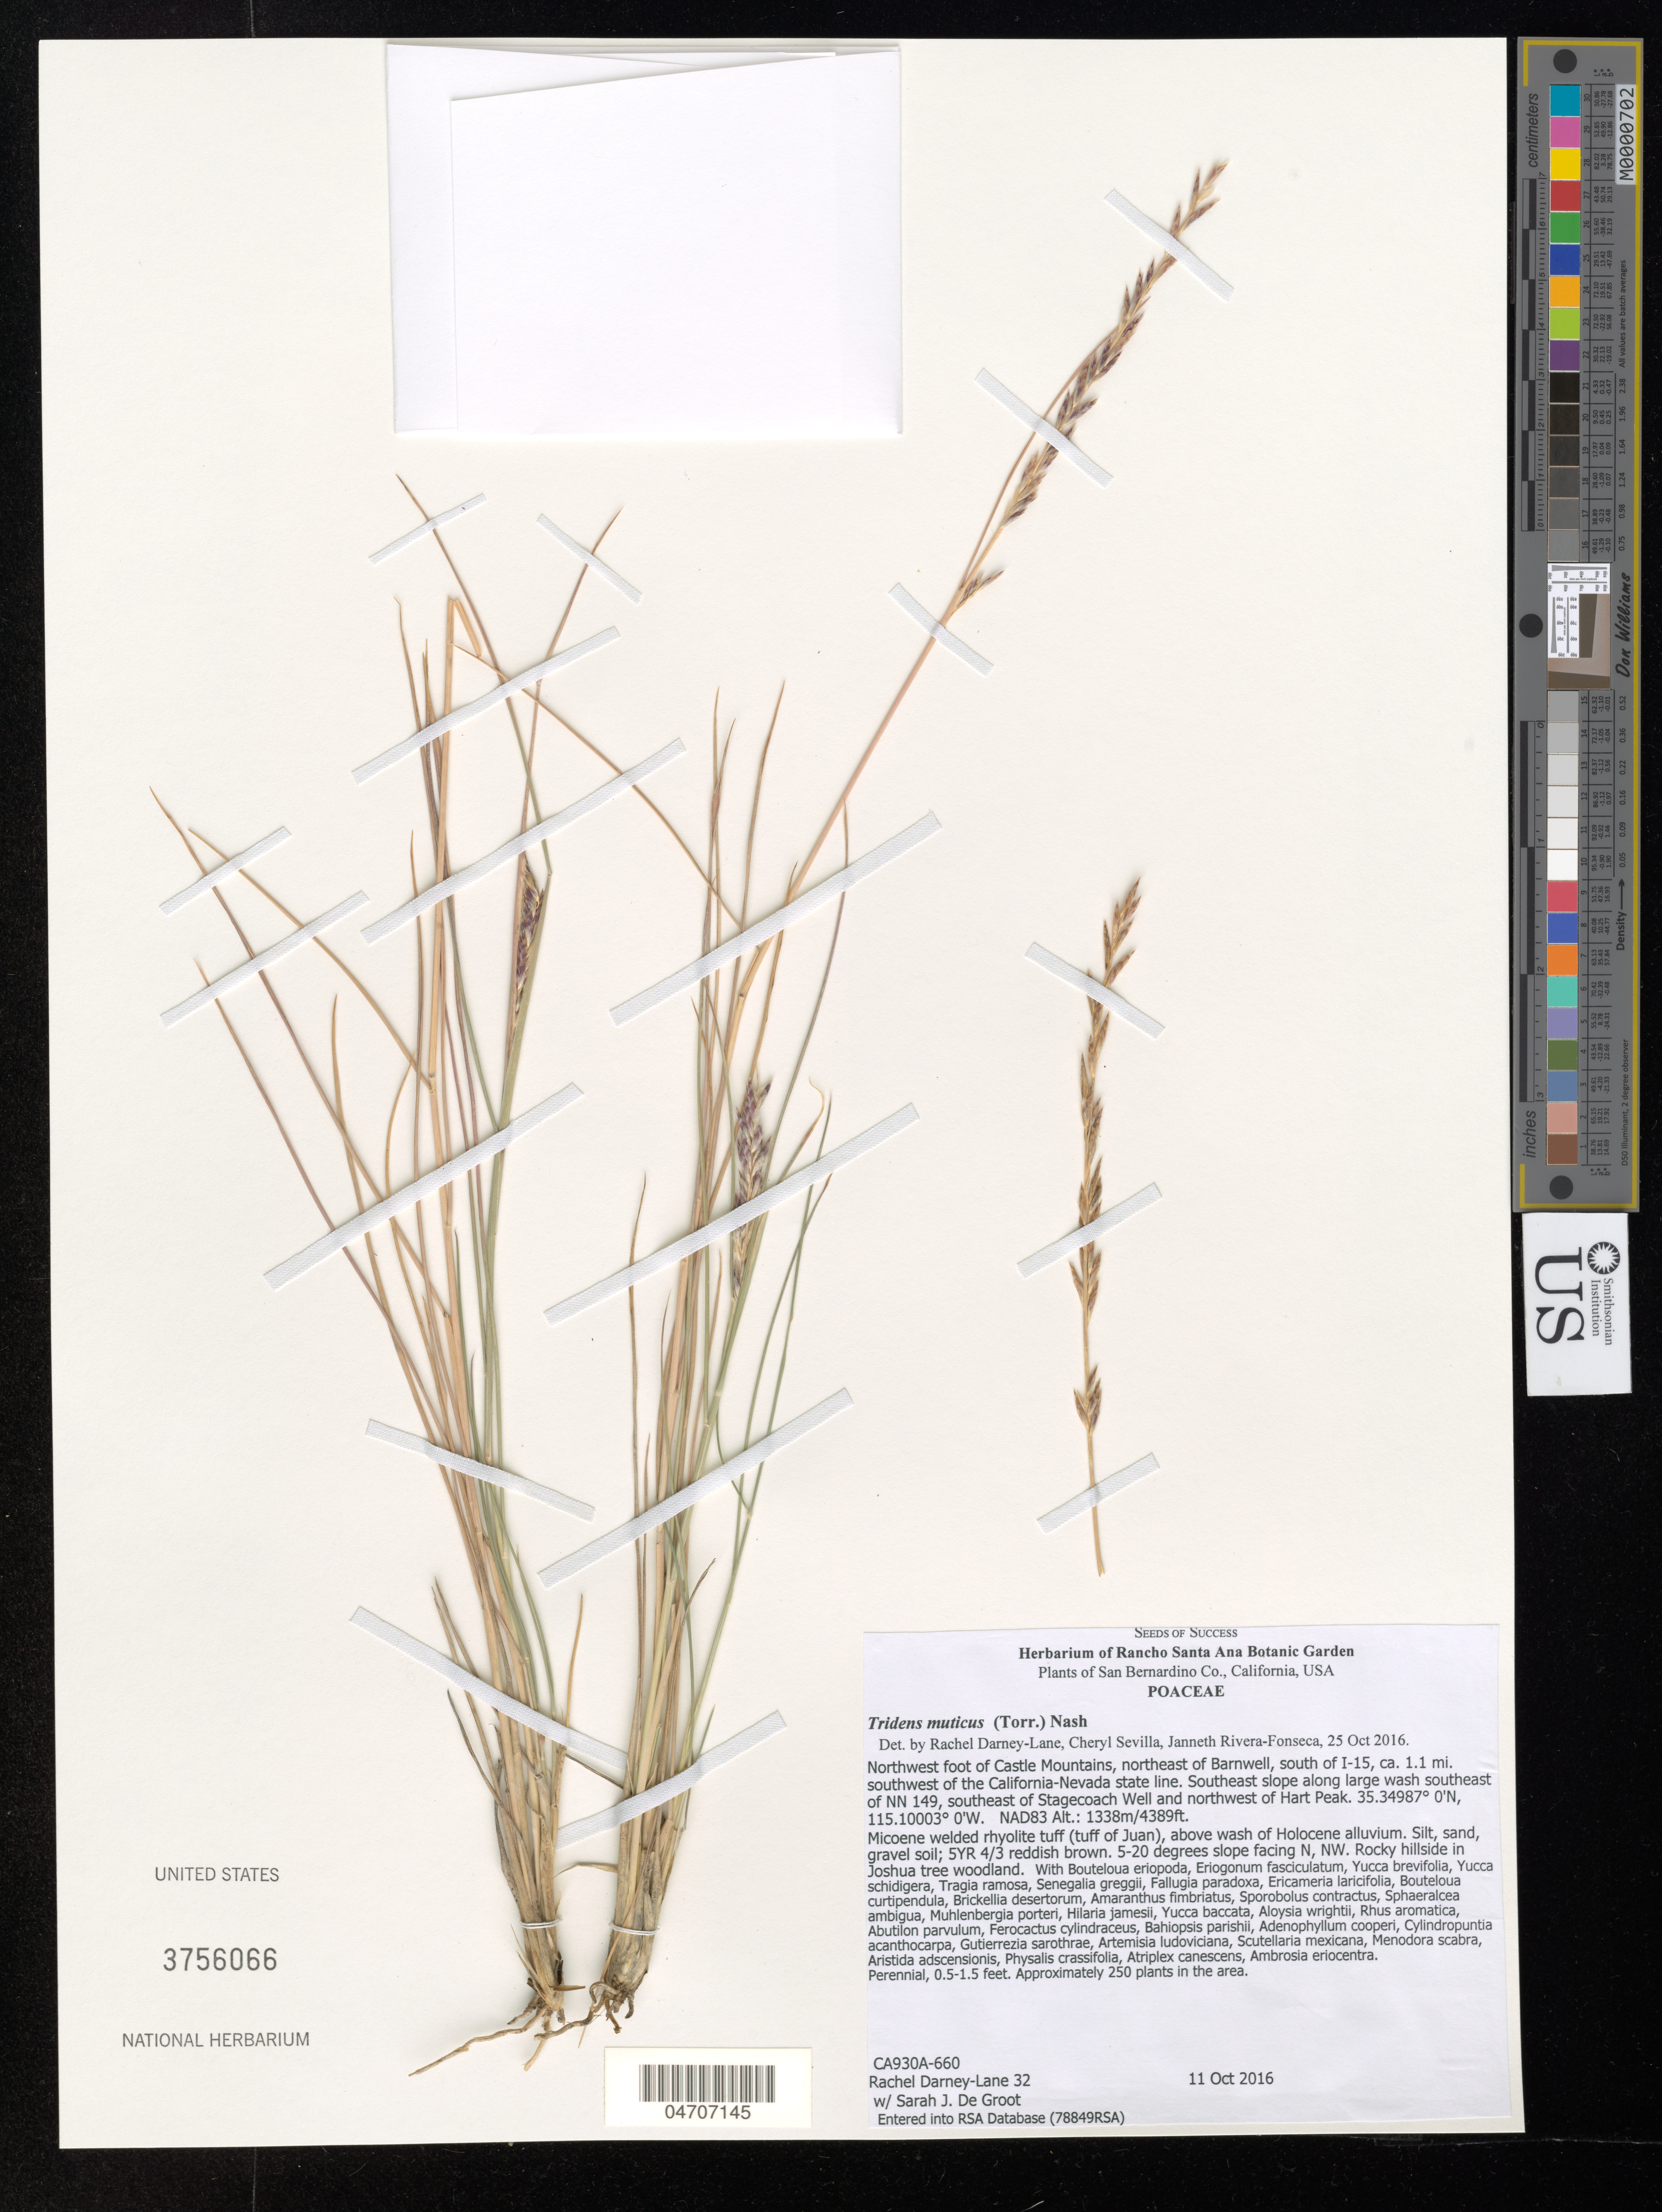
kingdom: Plantae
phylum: Tracheophyta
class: Liliopsida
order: Poales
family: Poaceae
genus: Tridens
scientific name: Tridens muticus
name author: (Torr.) Nash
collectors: R. Darney-Lane & S. De Groot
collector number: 32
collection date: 2016-10-11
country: United States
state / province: California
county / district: San Bernardino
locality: San Bernardino Co. Northwest foot of Castle Mountains, northeast of Barnwell, south of I-15, ca. 1.1 mi. southwest of the California-Nevada state line. Southeast slope along large wash southeast of NN 149, southeast of Stagecoach Well and northwest of Hart Peak. NAD83.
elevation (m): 1338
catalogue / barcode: US 3756066